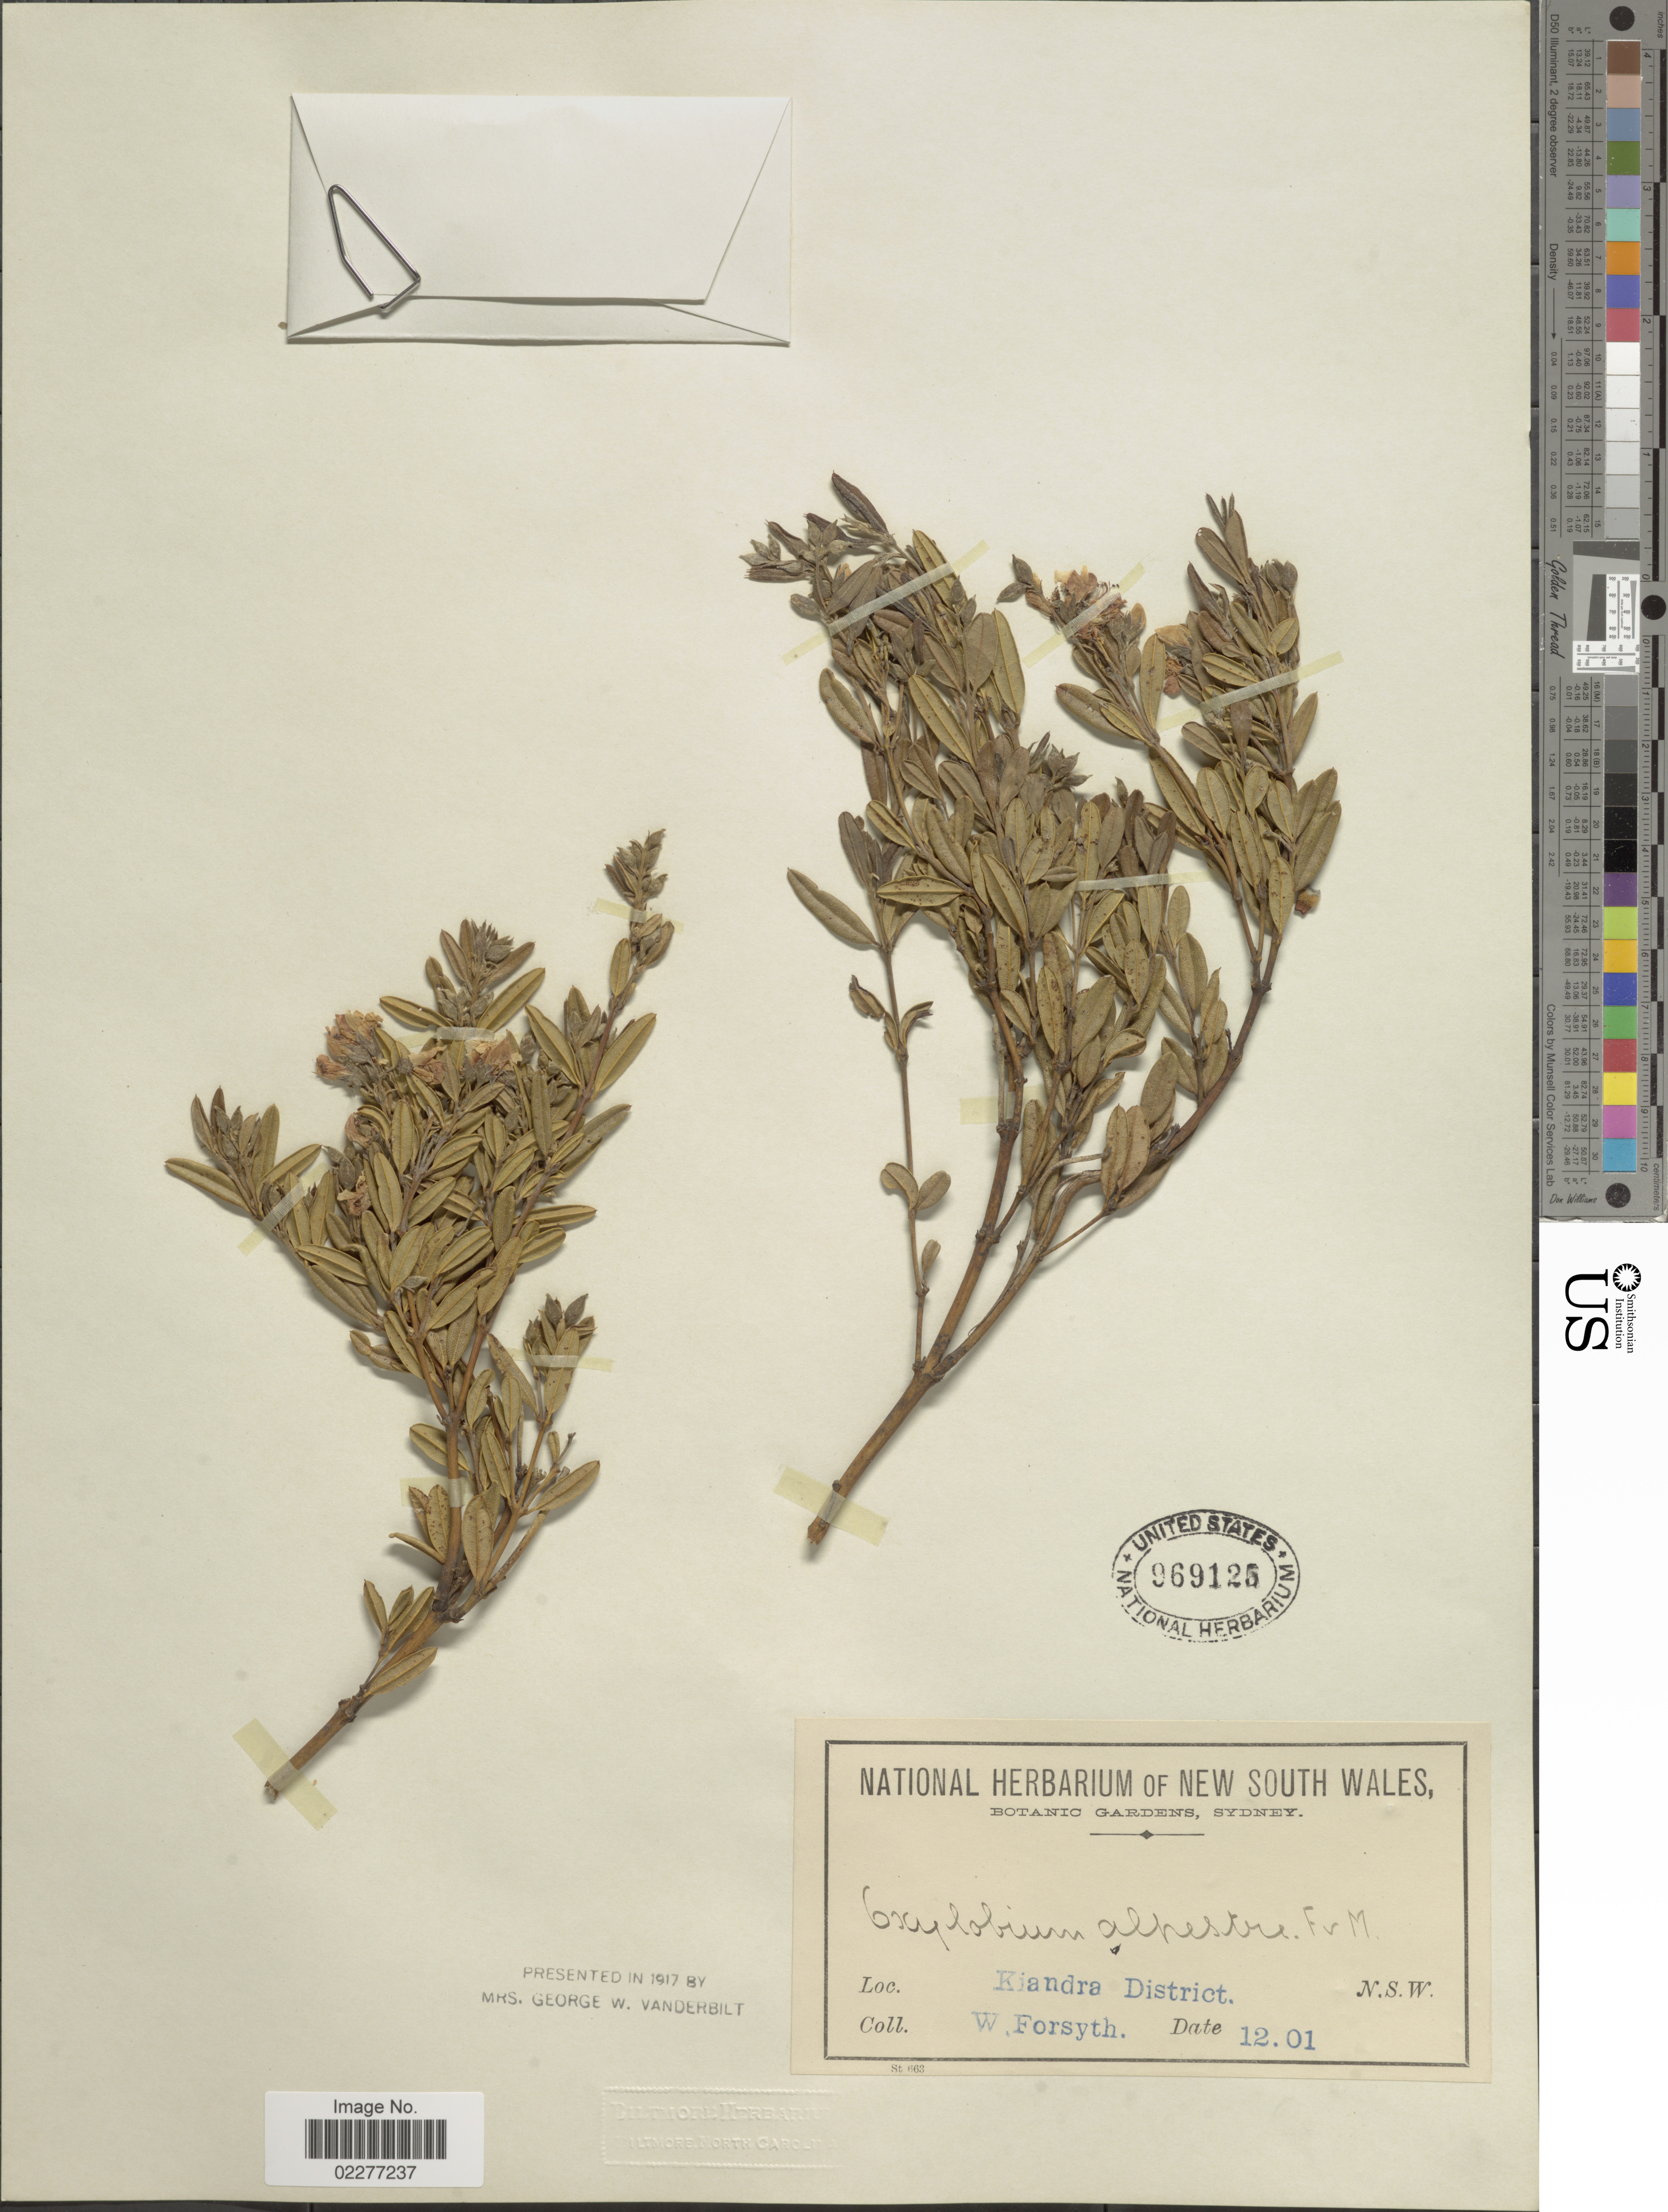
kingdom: Plantae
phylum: Tracheophyta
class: Magnoliopsida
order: Fabales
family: Fabaceae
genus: Oxylobium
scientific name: Oxylobium alpestre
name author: F. Muell.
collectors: W. Forsyth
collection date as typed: Transcribed d/m/y: /12/01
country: Australia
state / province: New South Wales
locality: Kiandra District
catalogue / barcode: US 969125